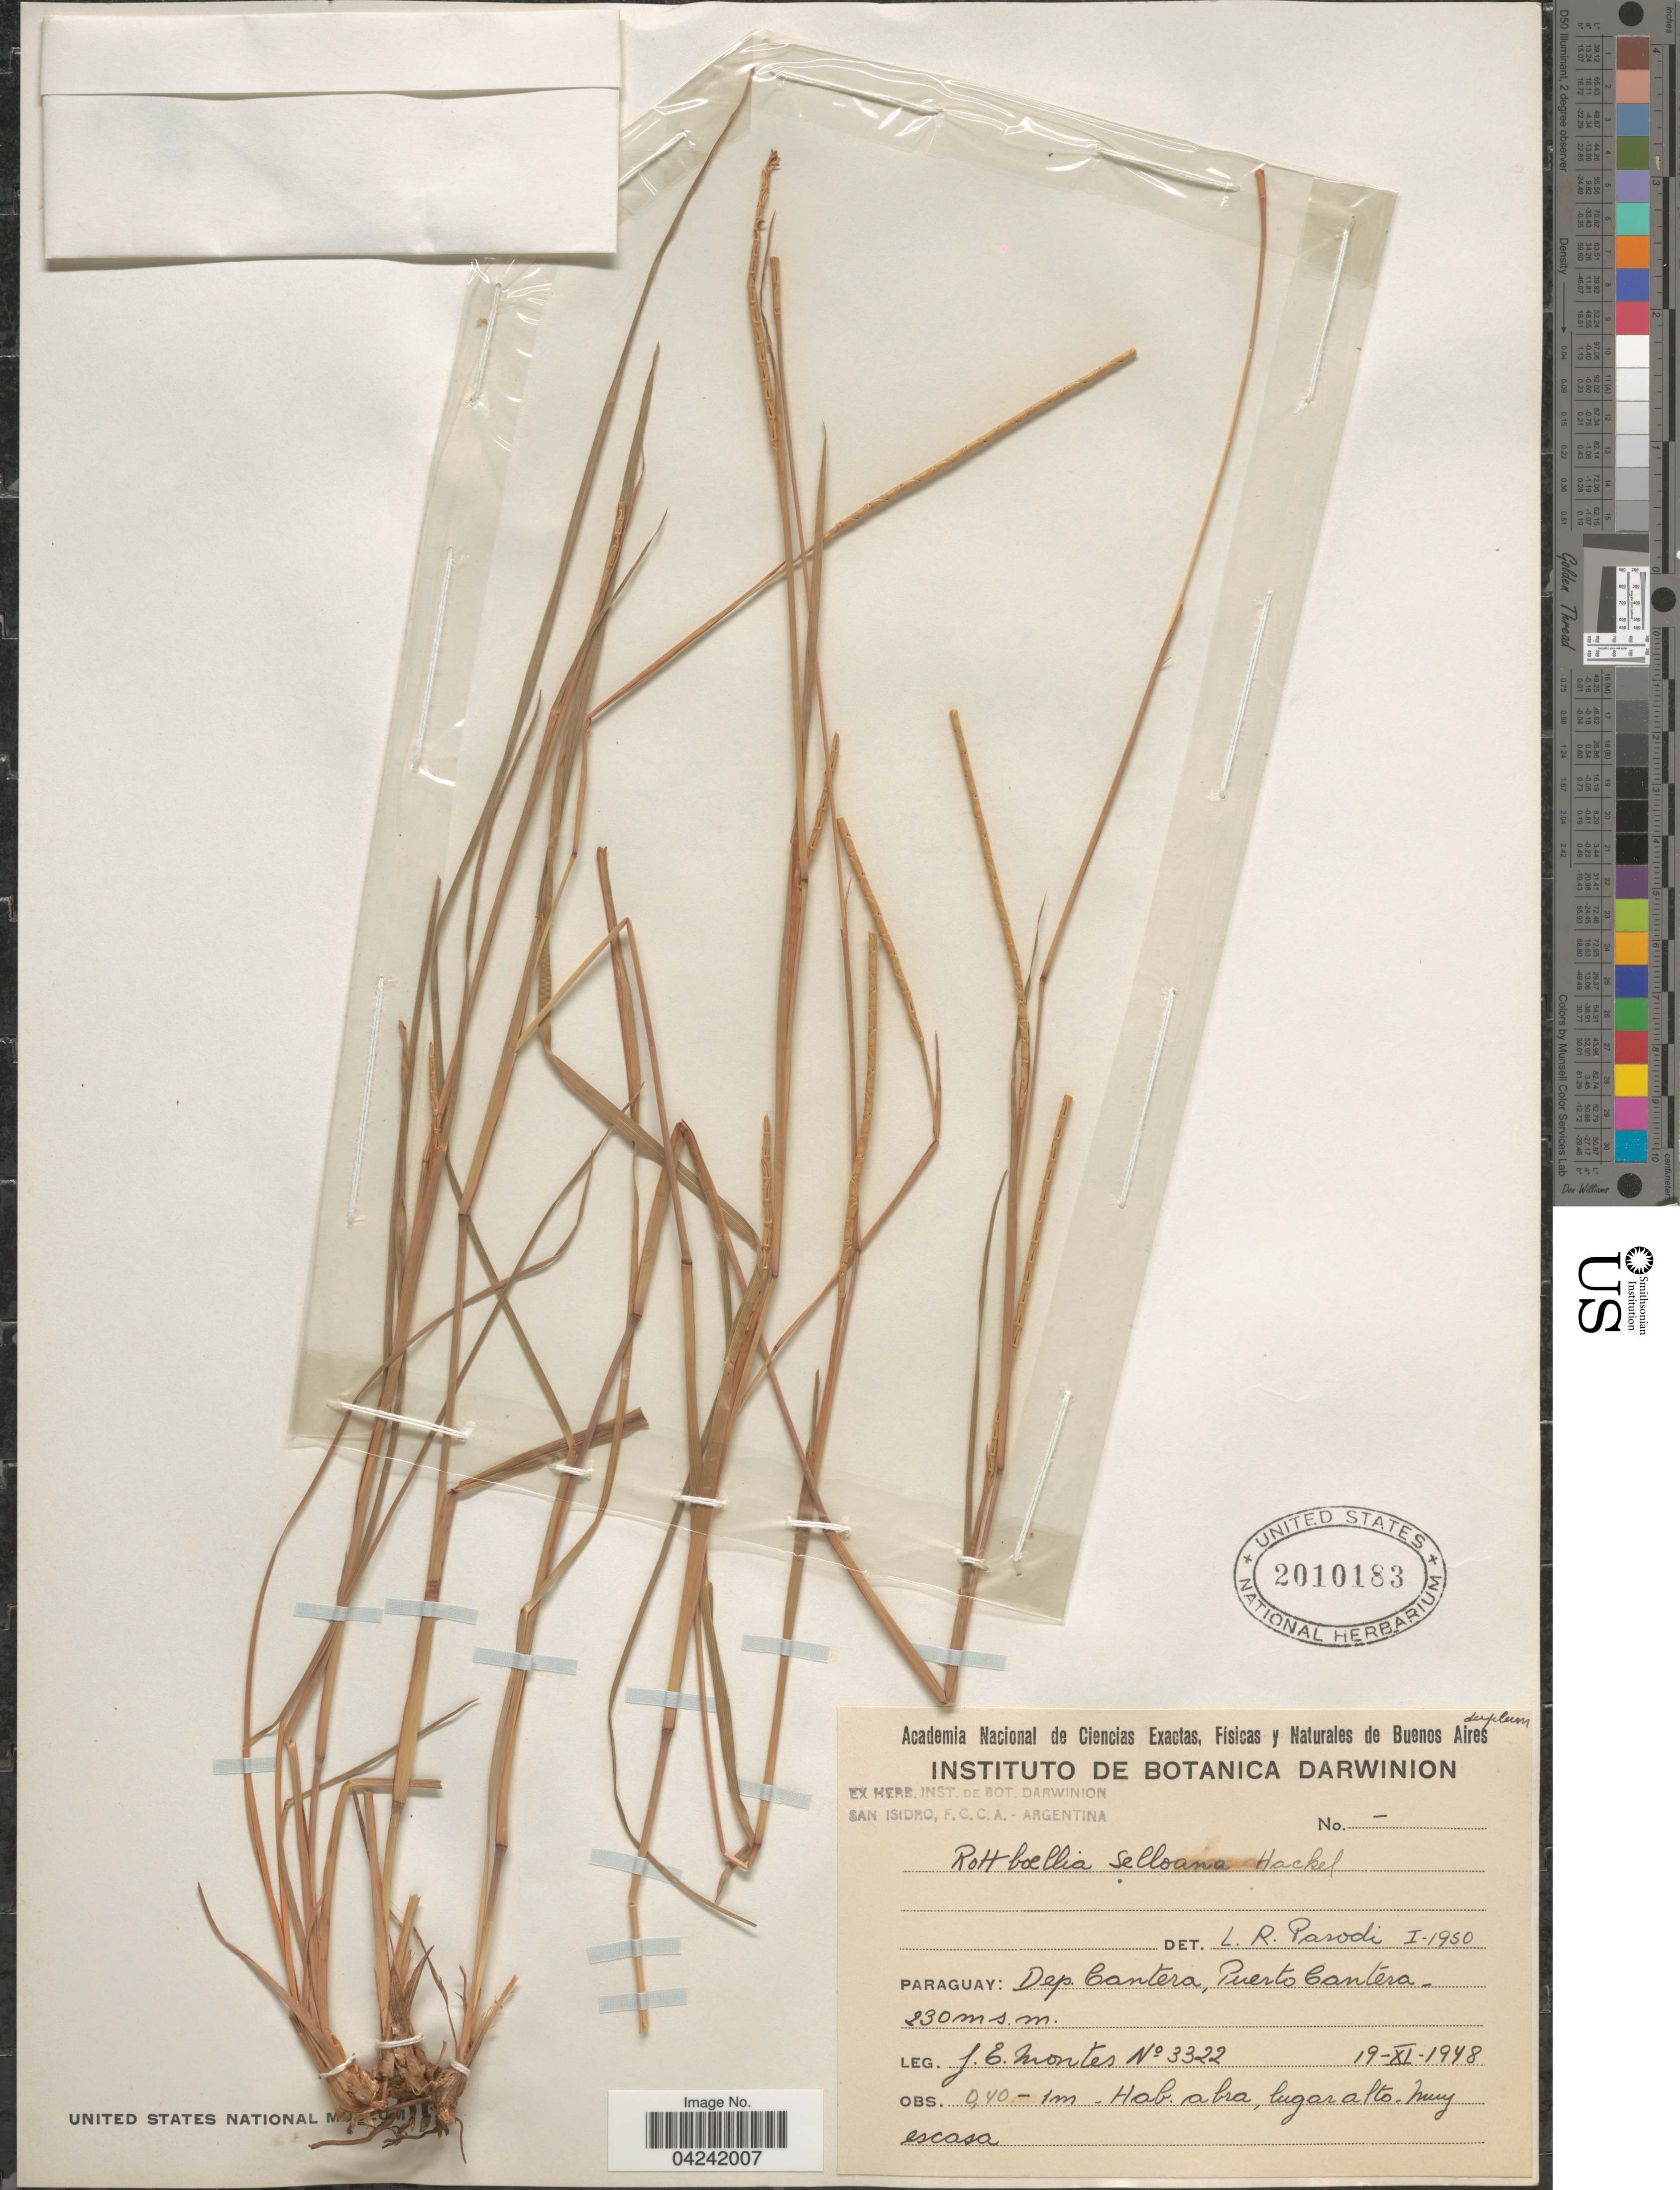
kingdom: Plantae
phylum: Tracheophyta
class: Liliopsida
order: Poales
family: Poaceae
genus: Mnesithea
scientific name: Mnesithea selloana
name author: (Hack.) de Koning & Sosef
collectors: J. E. Montes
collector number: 3322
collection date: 1948-11-19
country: Paraguay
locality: Dep. Cantera, Puerto Cantera.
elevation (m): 230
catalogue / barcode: US 2010183